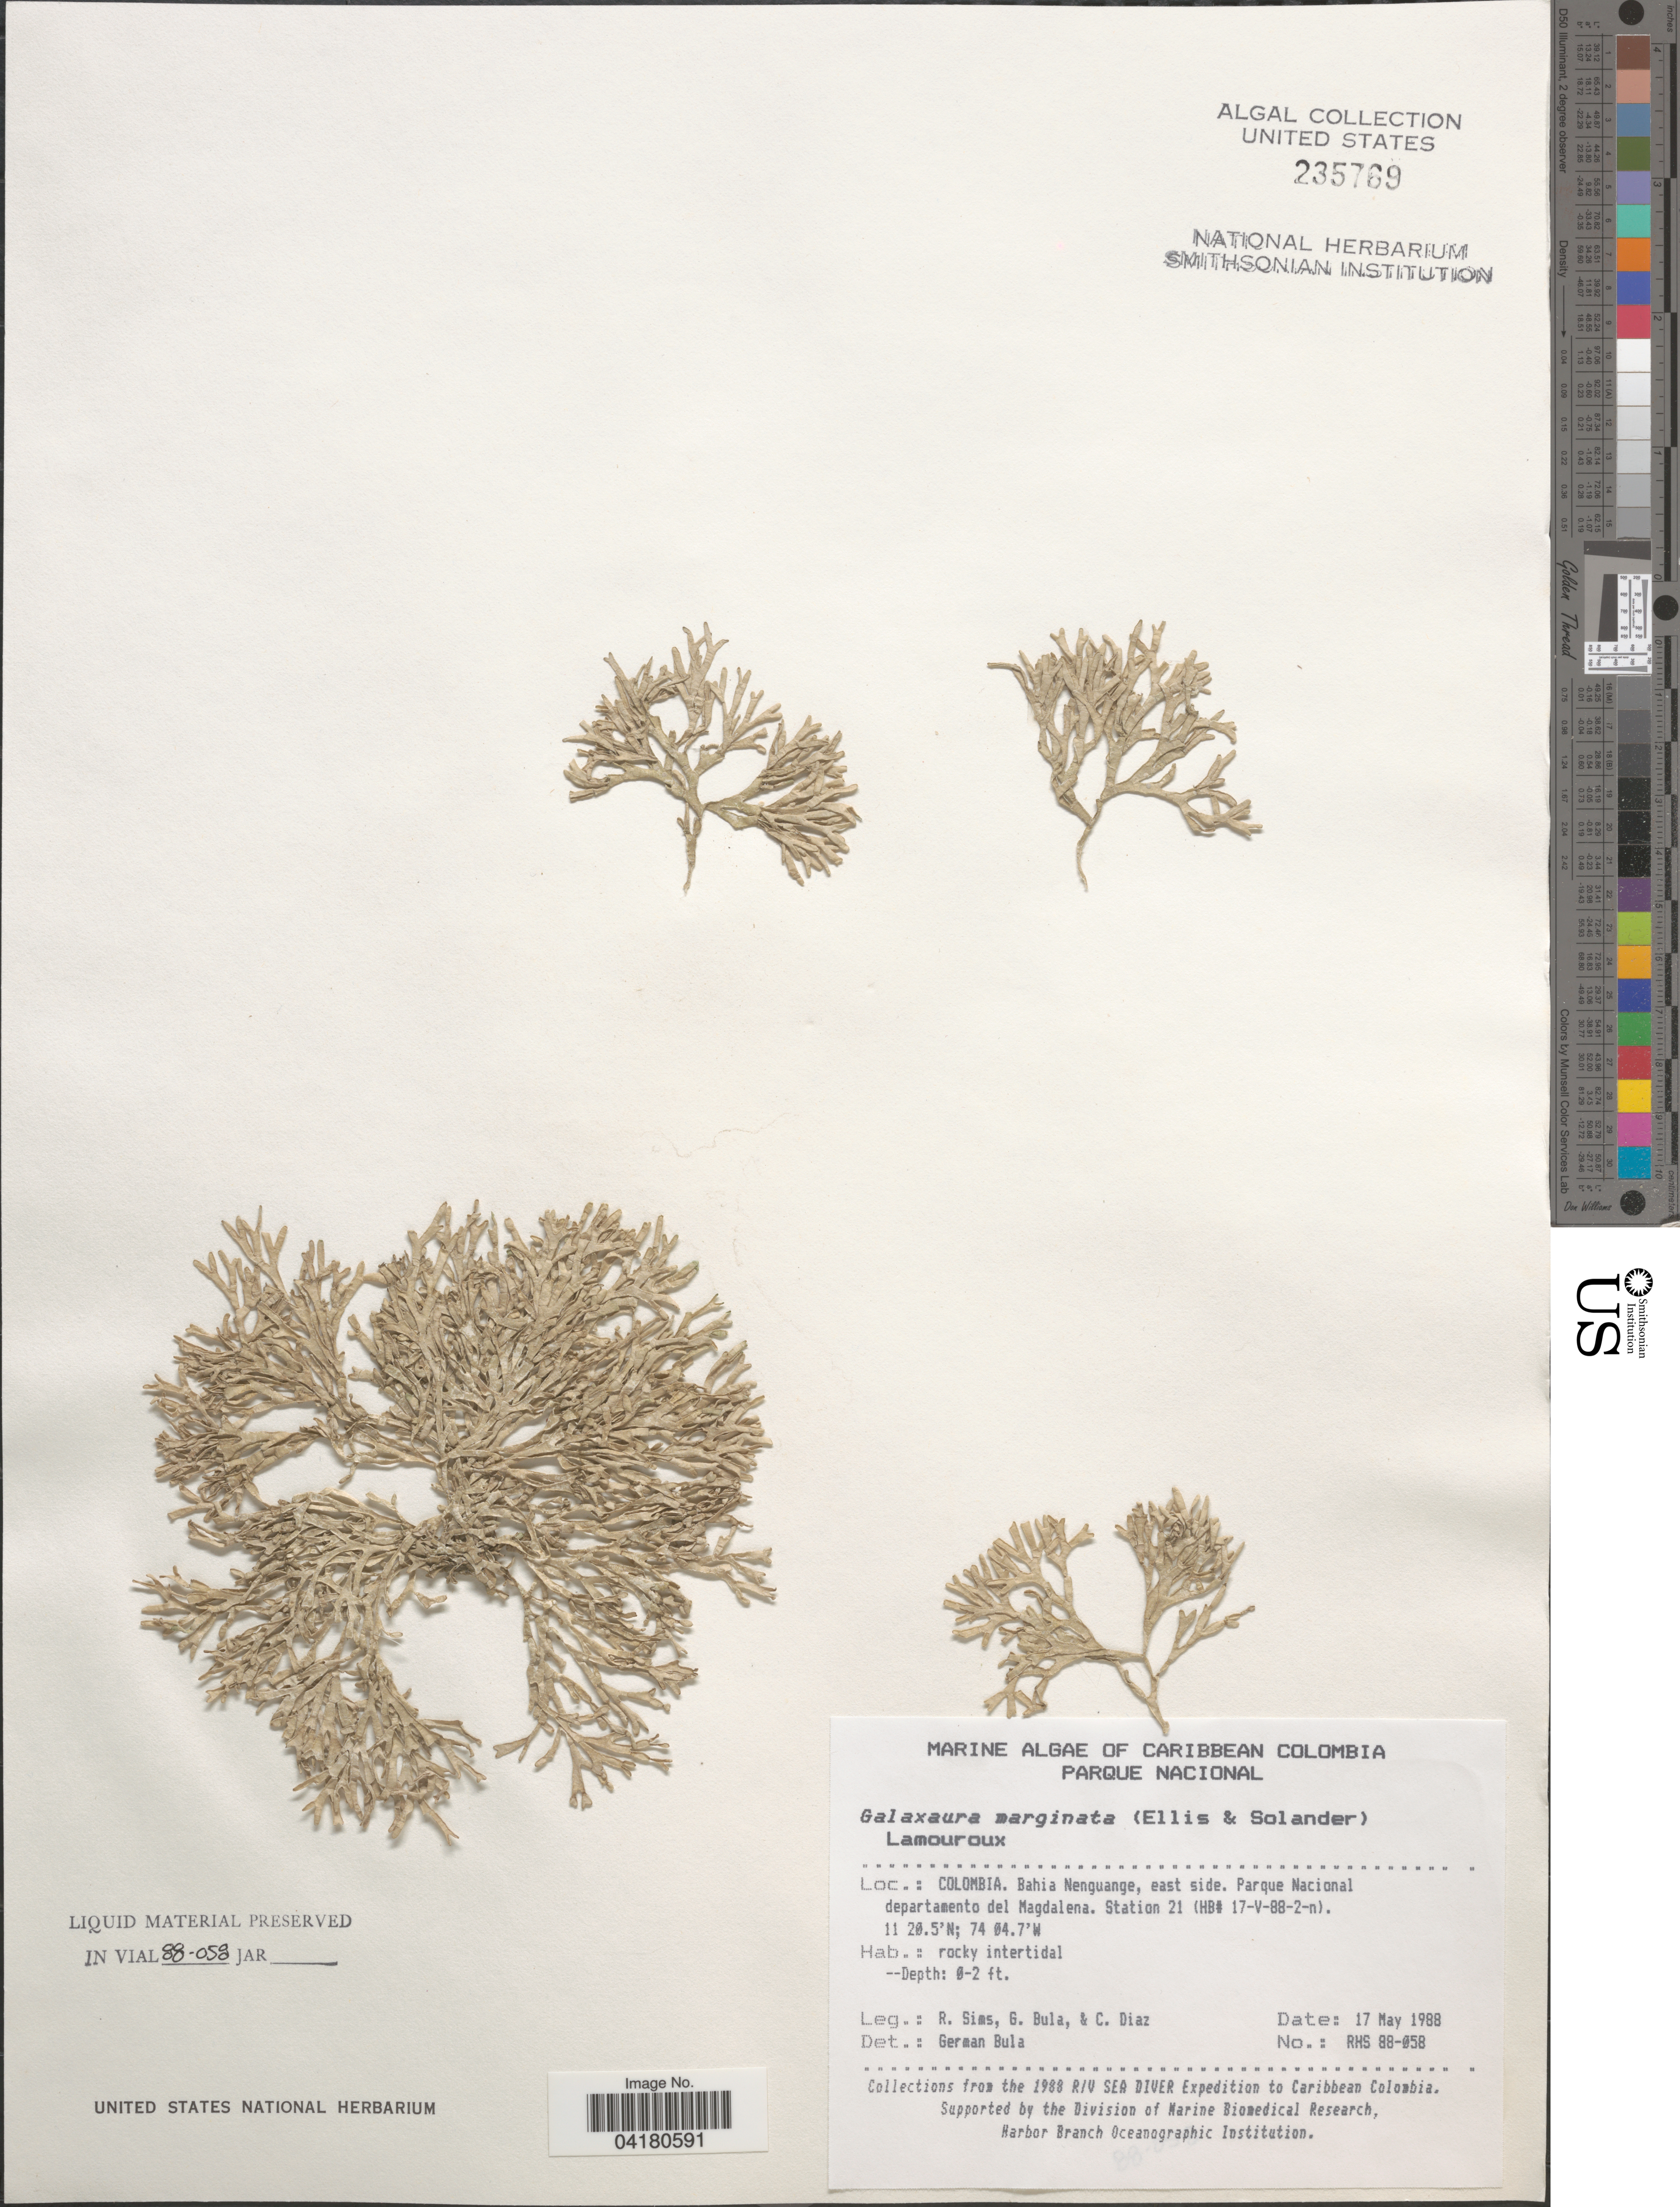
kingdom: Plantae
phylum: Rhodophyta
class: Florideophyceae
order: Nemaliales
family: Galaxauraceae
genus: Galaxaura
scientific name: Galaxaura marginata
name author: (J. Ellis & Sol.) J.V.Lamouroux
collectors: R. Sims, G. Bula & C. Díaz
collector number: RHS88-058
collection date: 1988-05-17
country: Colombia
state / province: Magdalena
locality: Caribbean Colombia. Bahia Nenguange, east side. Parque Nacional departamento del Magdalena. Station 21 (HB# 17-V-88-2-n). The 1988 R/V Sea Diver Expedition to Caribbean Colombia.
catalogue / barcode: US 235769